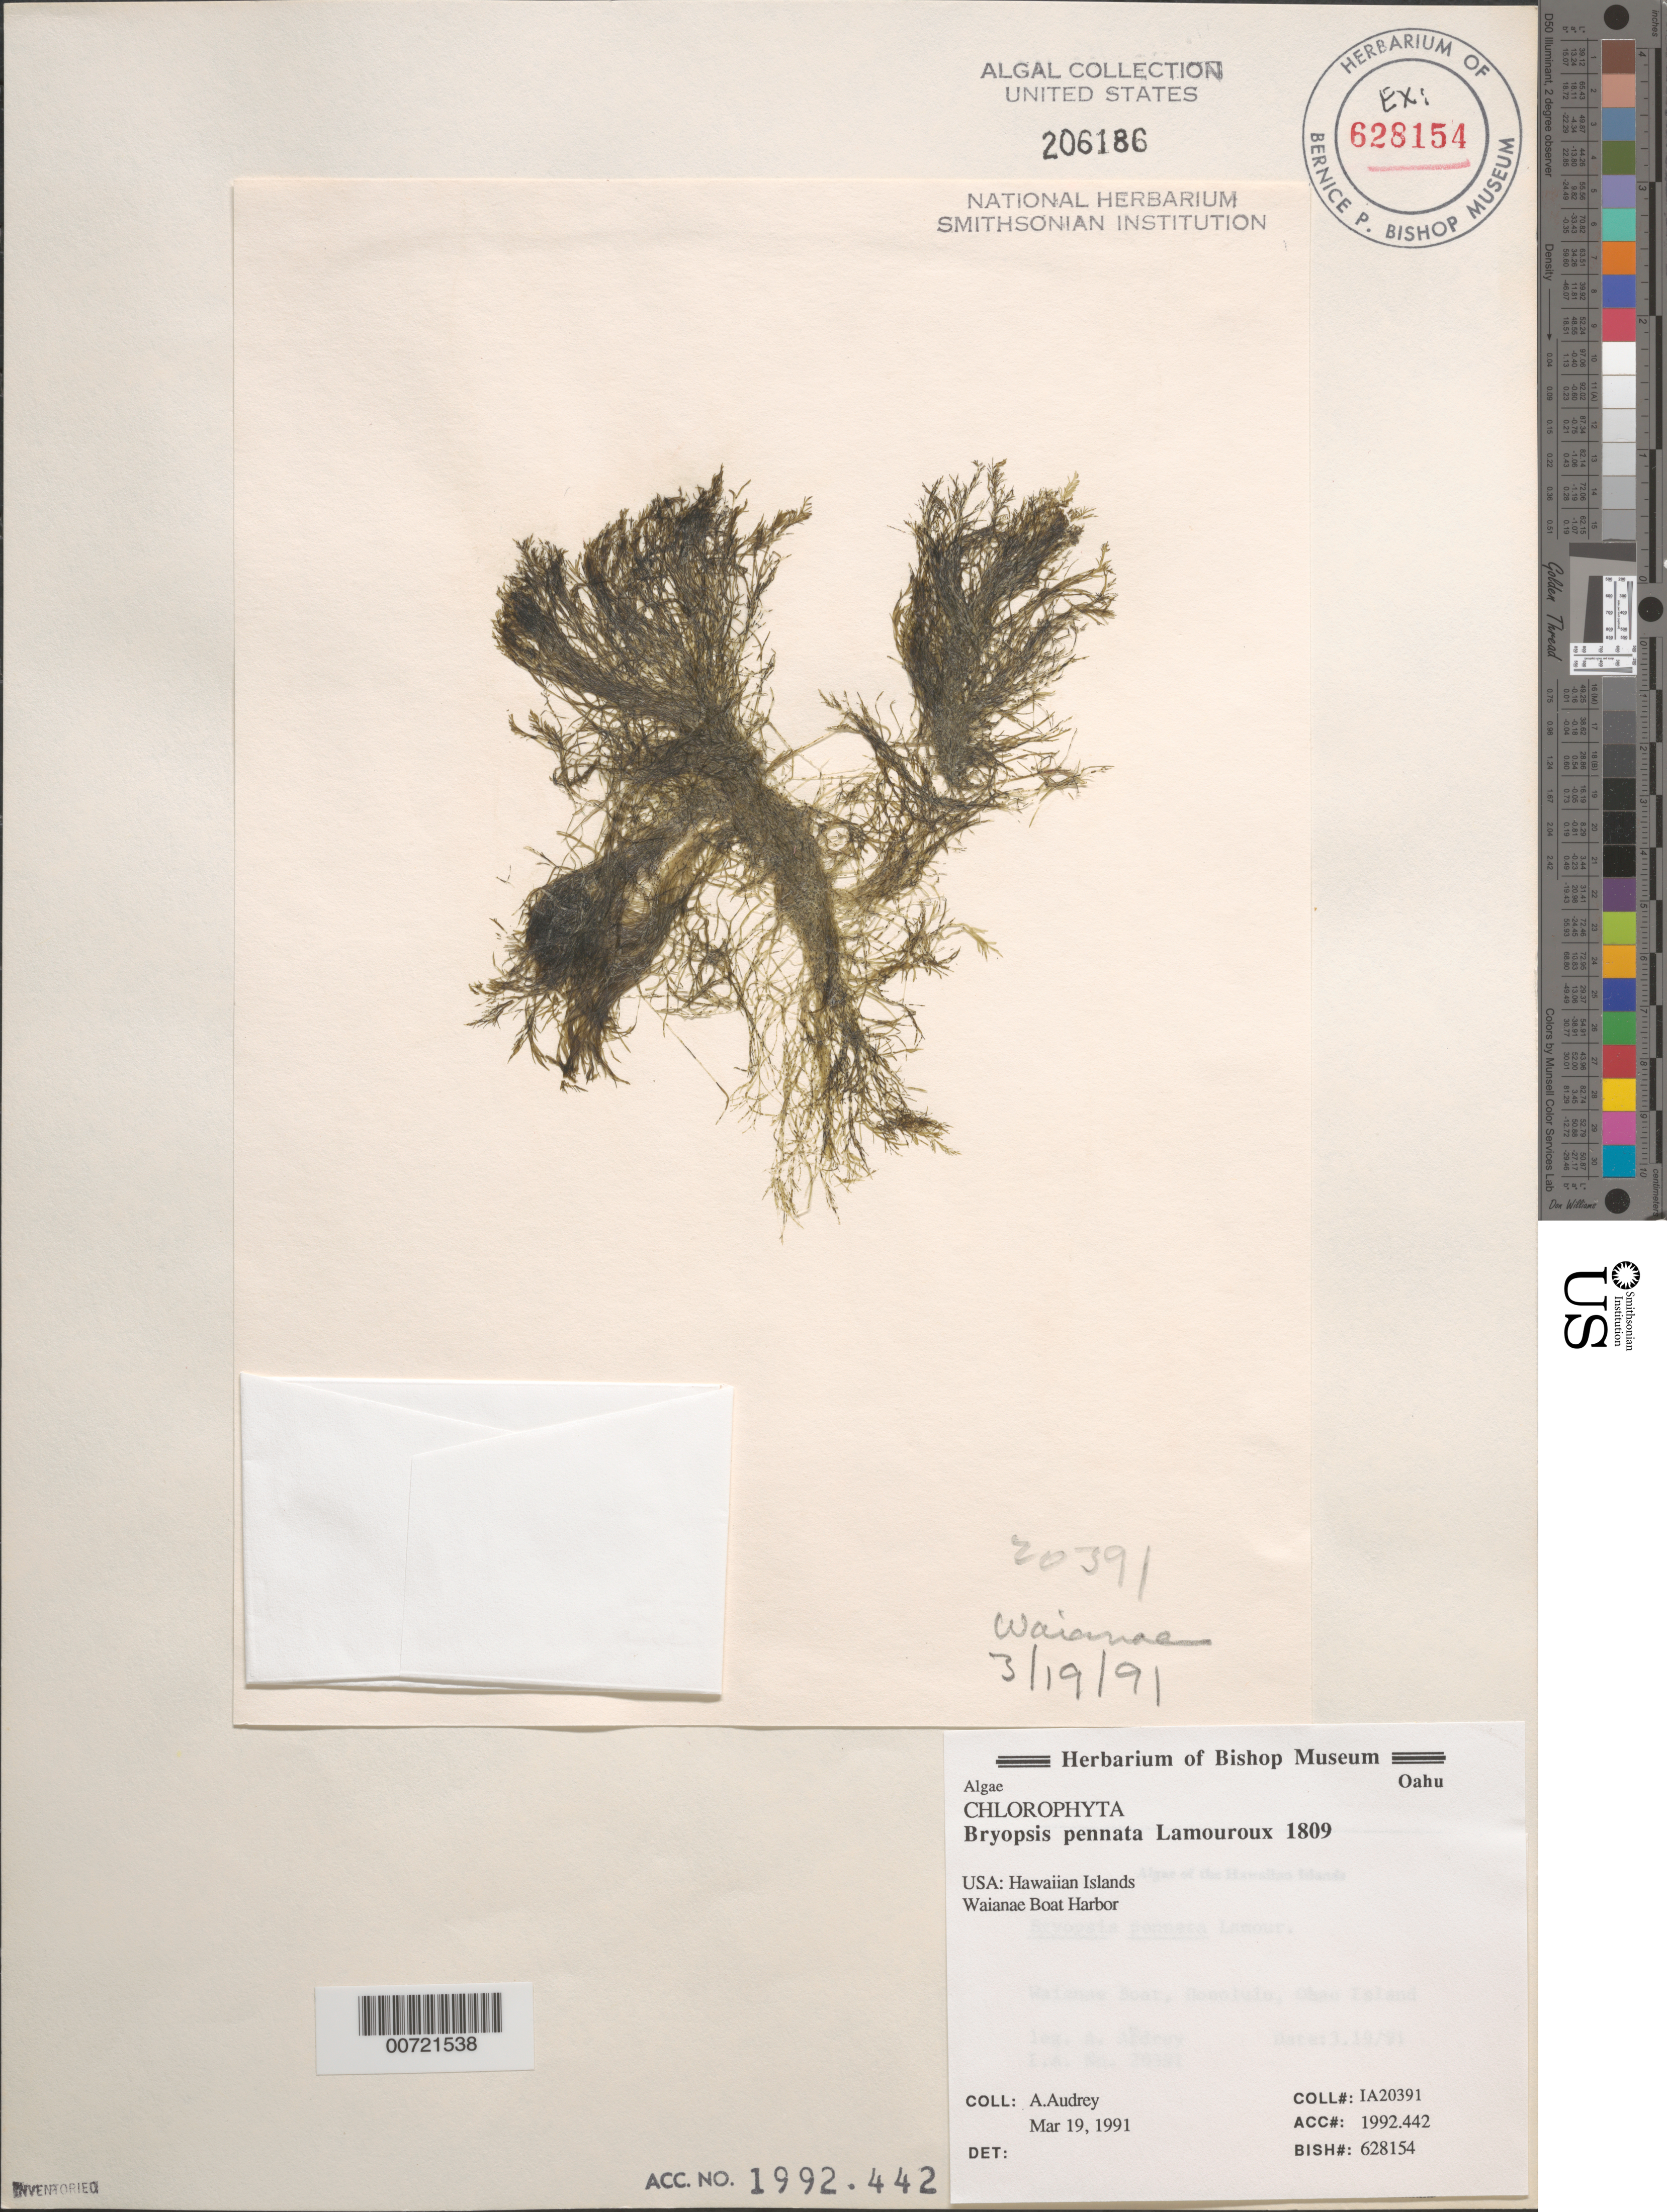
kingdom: Plantae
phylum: Chlorophyta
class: Ulvophyceae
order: Bryopsidales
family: Bryopsidaceae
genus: Bryopsis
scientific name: Bryopsis pennata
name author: J.V.Lamouroux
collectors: A. Audrey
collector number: IAA 20391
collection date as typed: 19 Mar 1991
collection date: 1991-03-19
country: United States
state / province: Hawaii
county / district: Honolulu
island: Oahu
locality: Waianae Boat Harbor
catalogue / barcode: US 206186